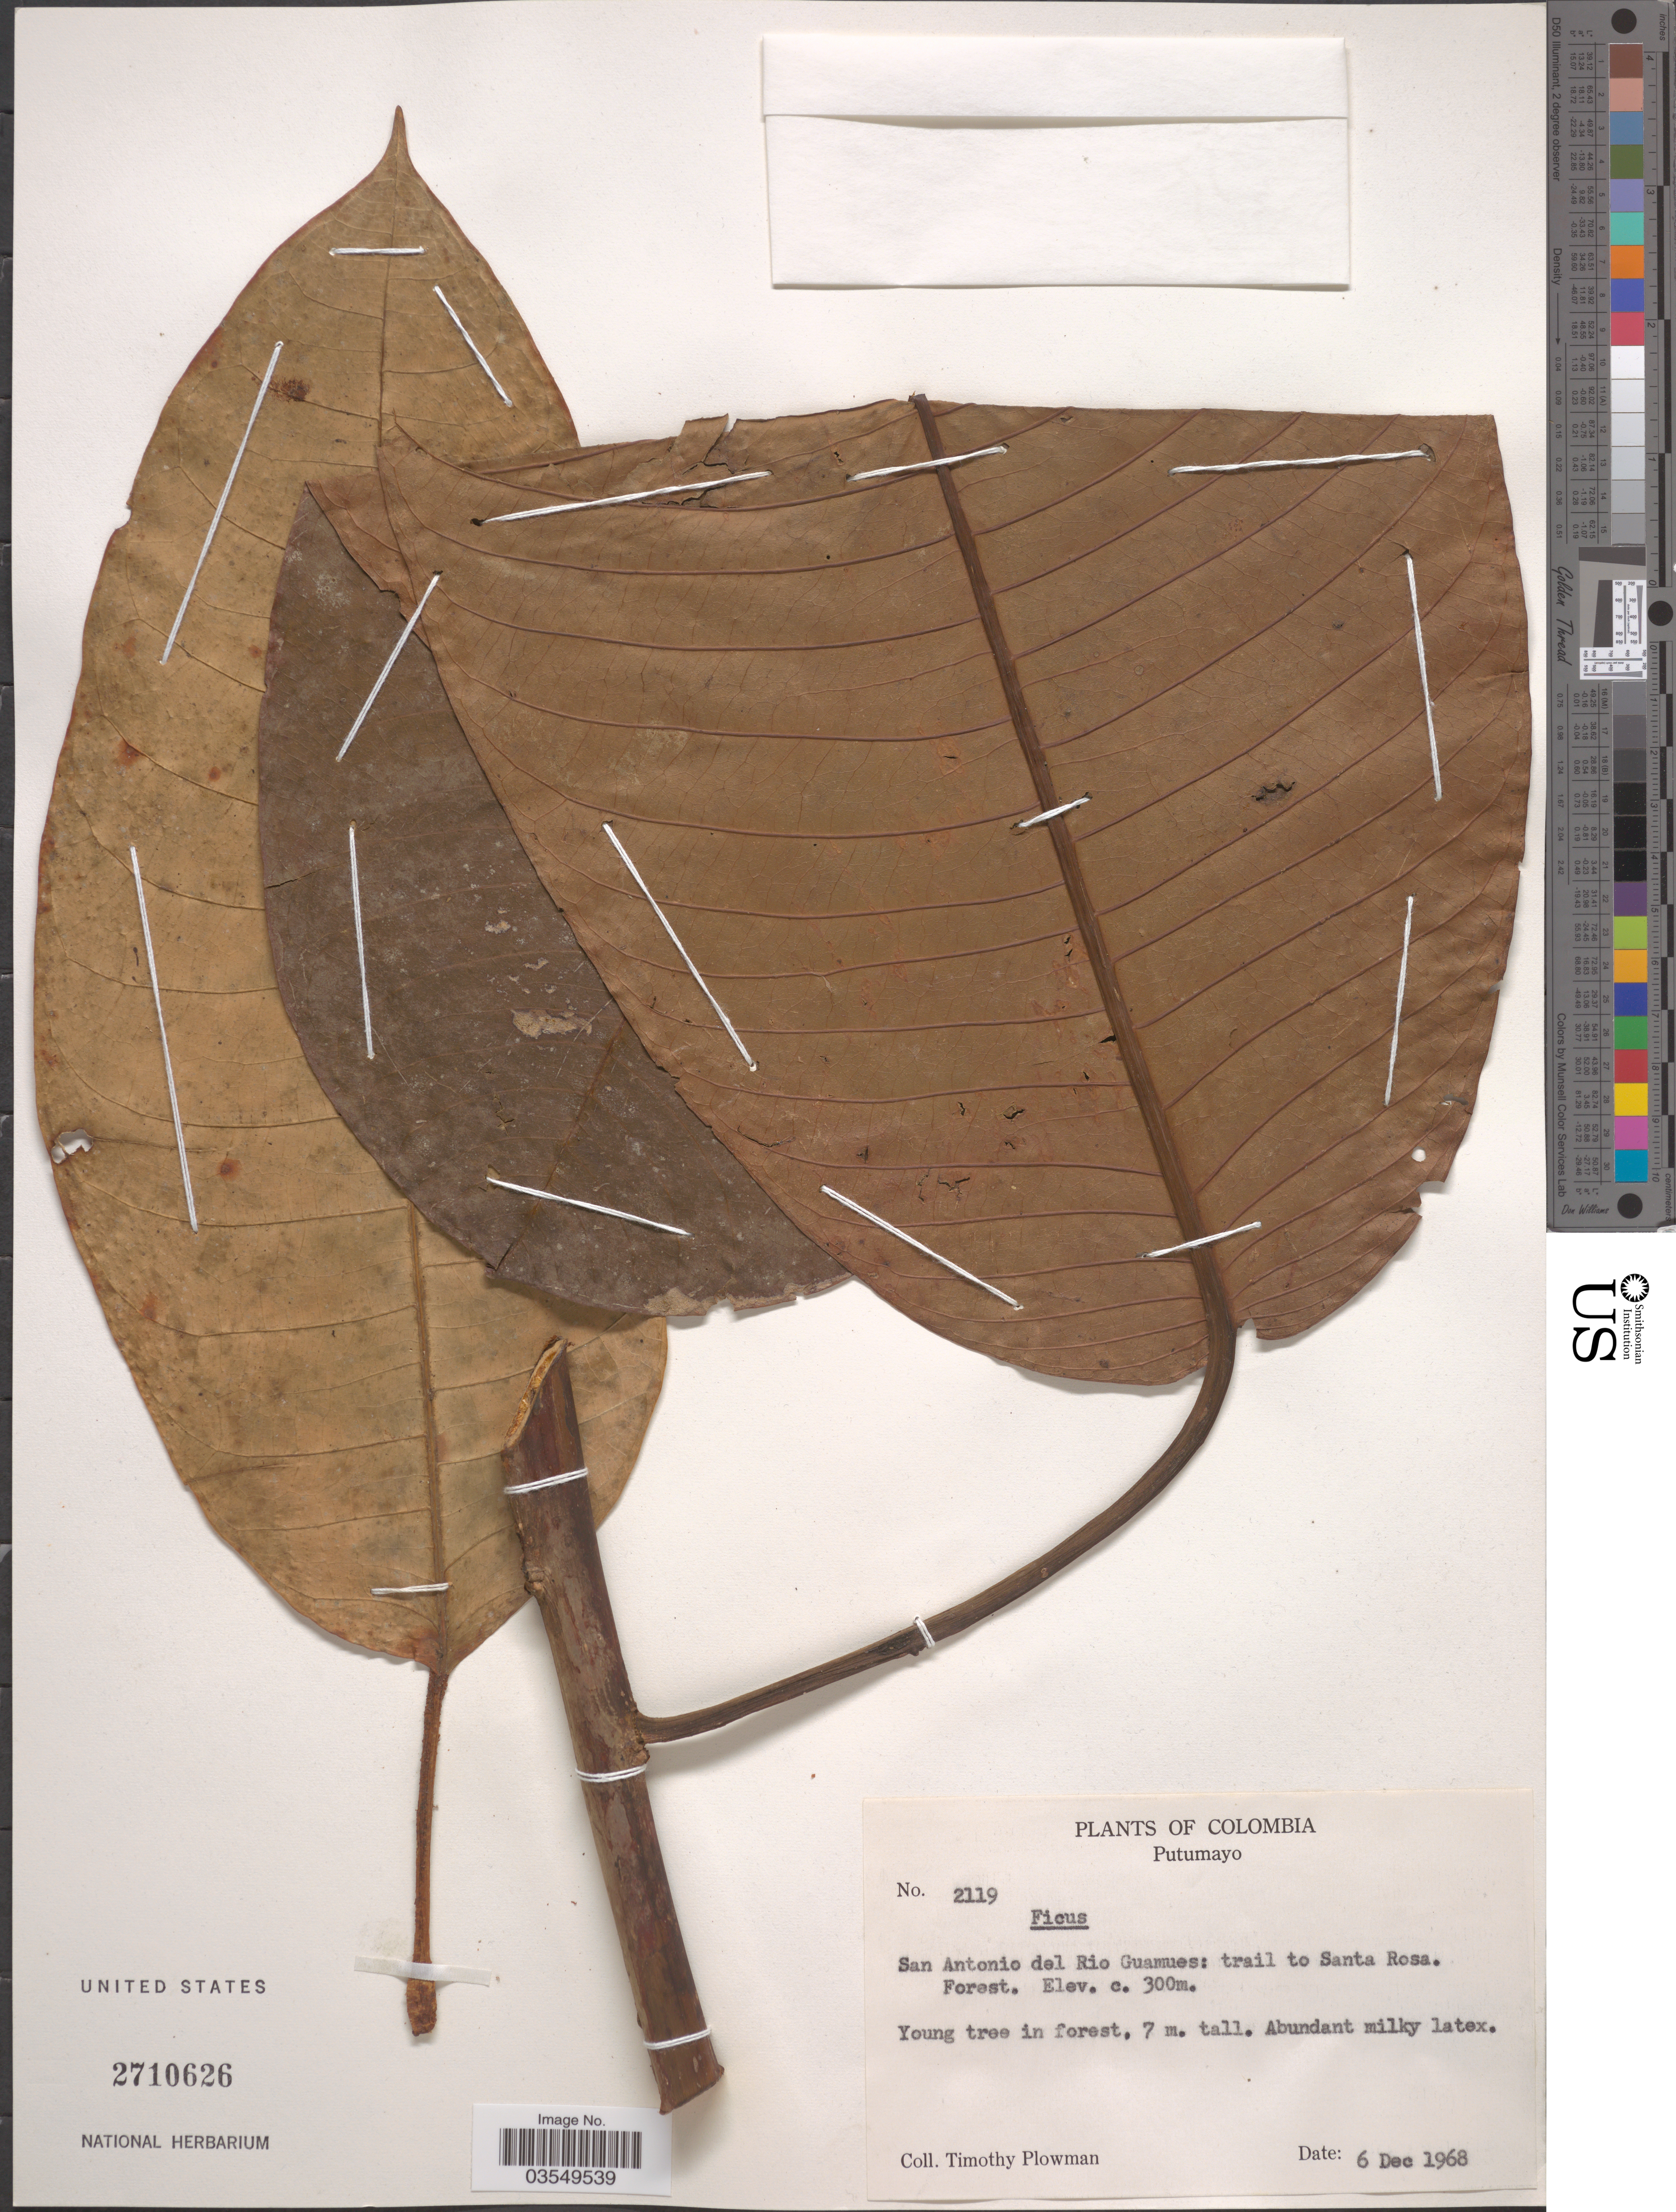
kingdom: Plantae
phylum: Tracheophyta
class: Magnoliopsida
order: Rosales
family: Moraceae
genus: Ficus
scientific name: Ficus sp.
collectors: T. Plowman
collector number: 2119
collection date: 1968-12-06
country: Colombia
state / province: Putumayo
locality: San Antonio del Rio Guamues: trail to Santa Rosa.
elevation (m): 300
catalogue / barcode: US 2710626